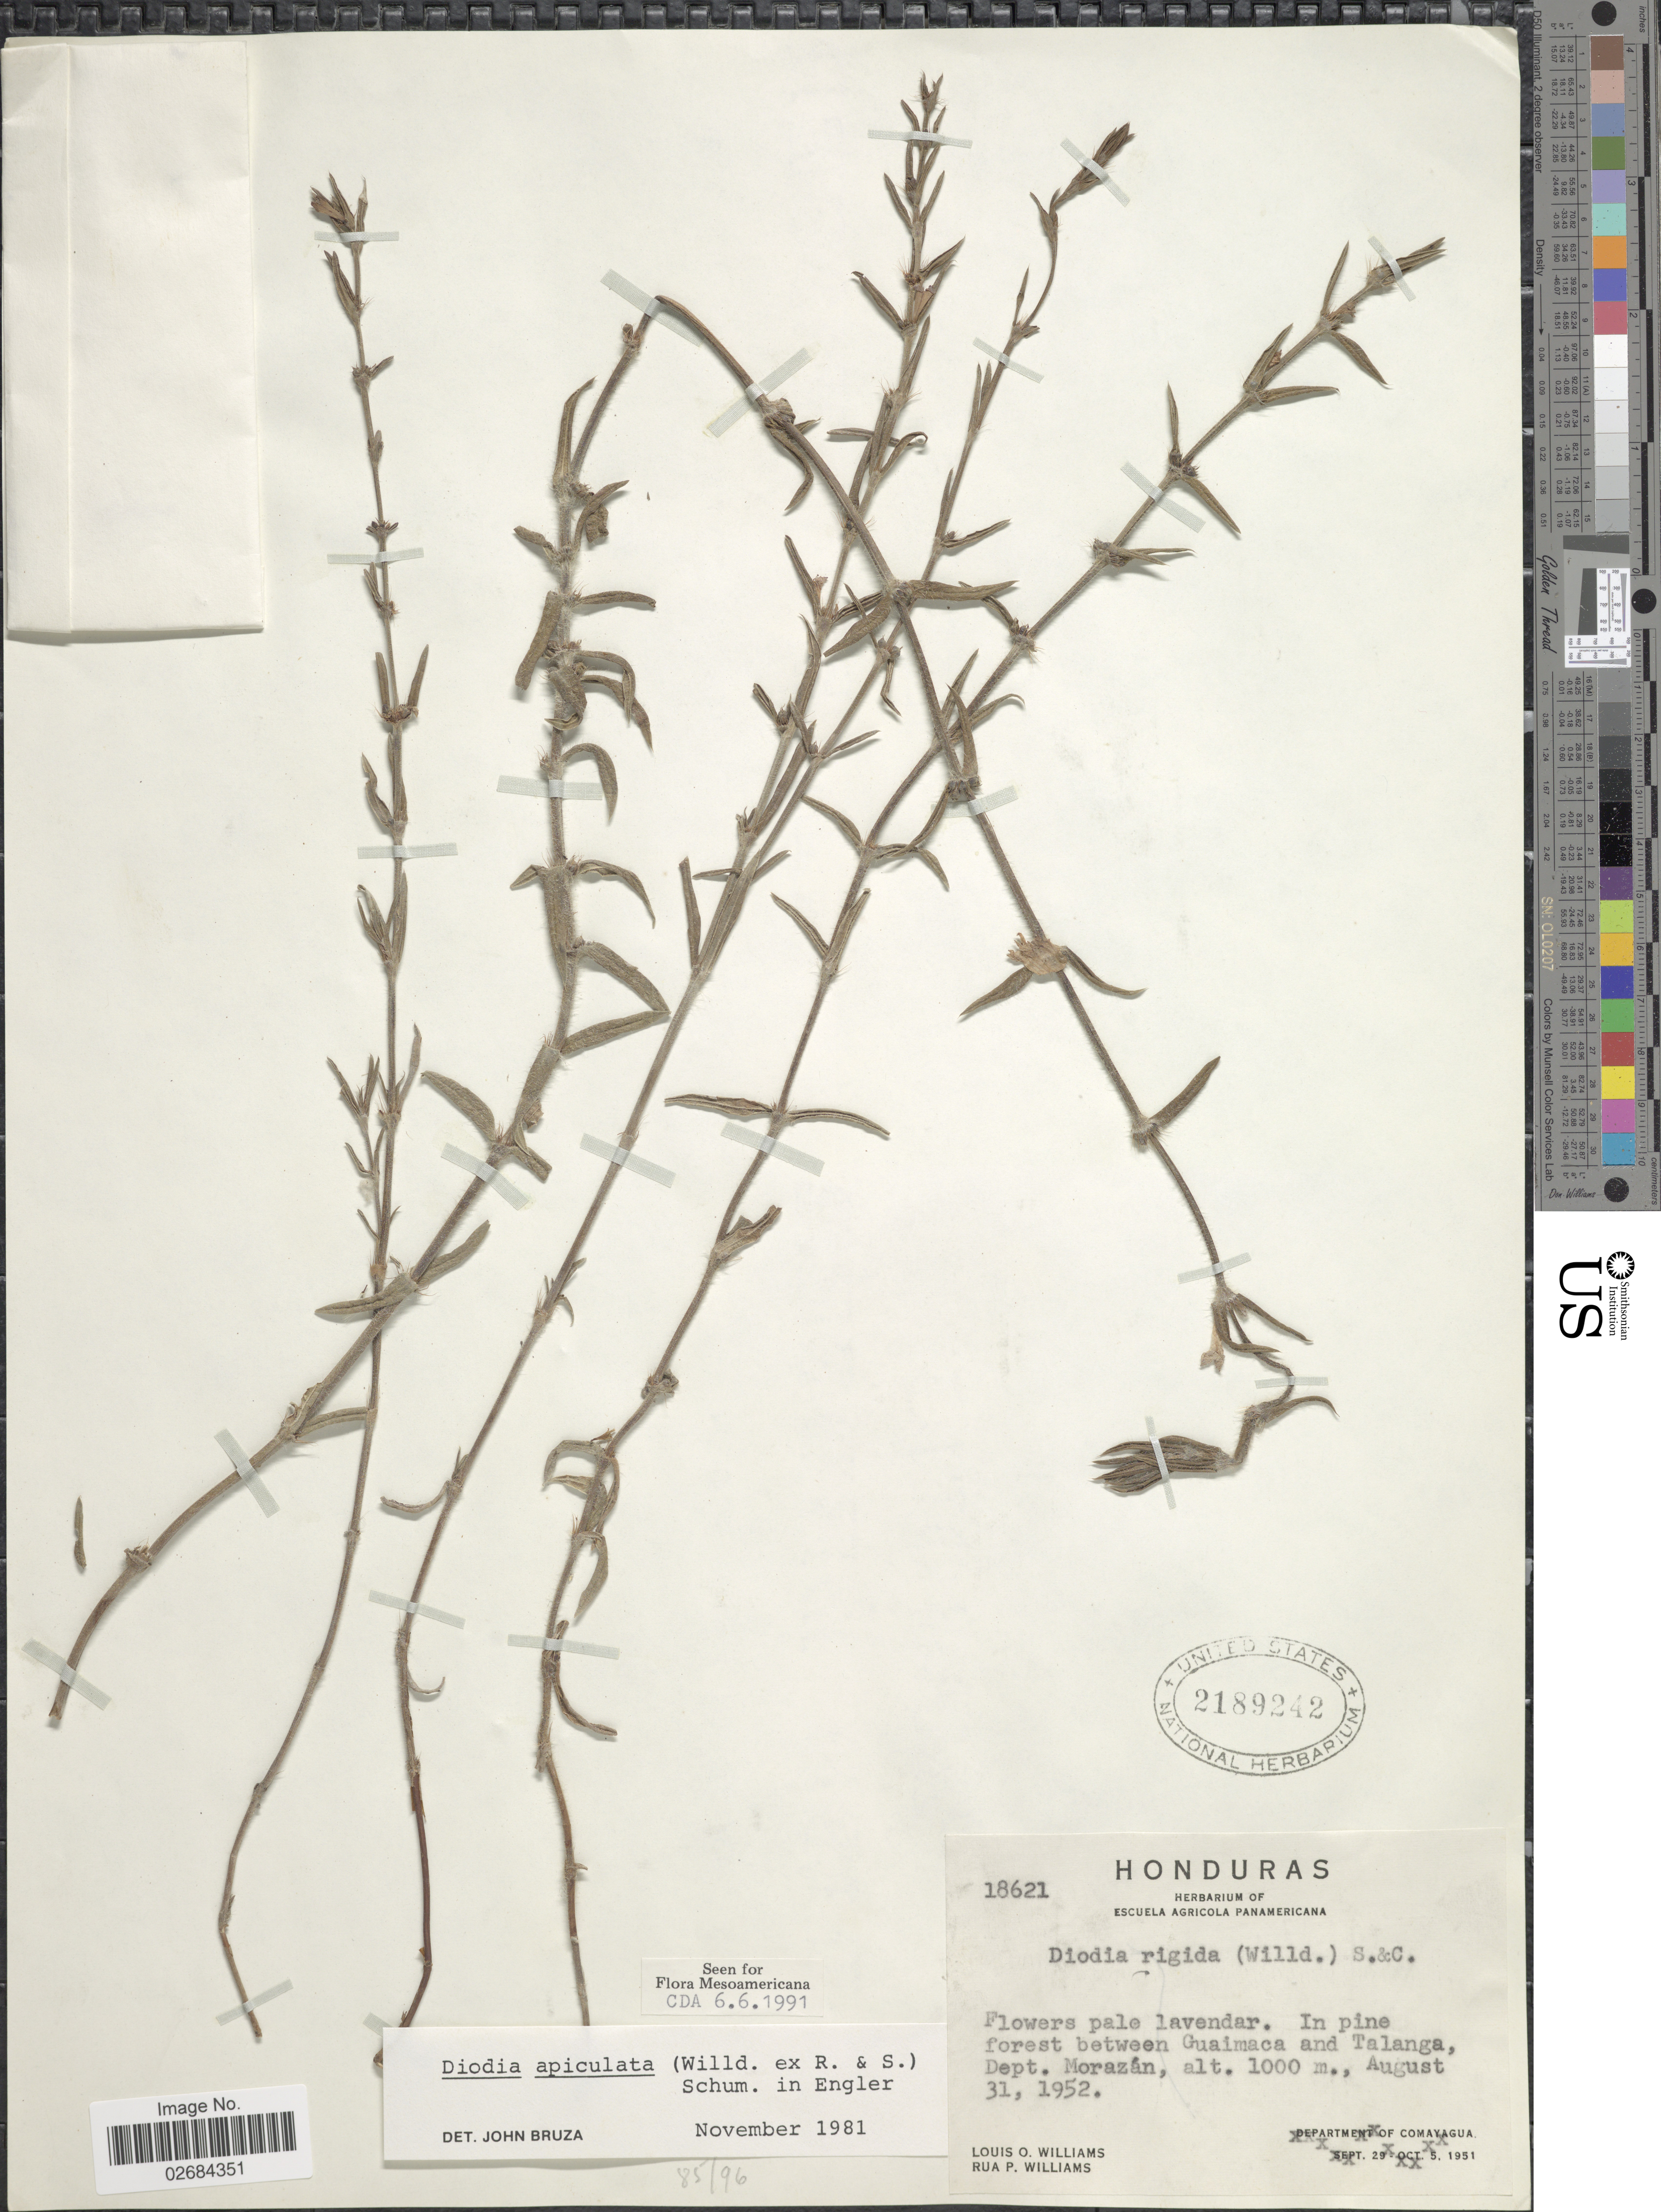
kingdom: Plantae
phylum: Tracheophyta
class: Magnoliopsida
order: Gentianales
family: Rubiaceae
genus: Diodia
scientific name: Diodia apiculata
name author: (Willd. ex Roem. & Schult.) K. Schum.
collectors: L. O. Williams & R. P. Williams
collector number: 18621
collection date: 1952-08-31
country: Honduras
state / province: Fco. Morazán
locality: Between Guaimaca and Talanga, Dept. Morazán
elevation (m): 1000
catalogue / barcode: US 2189242